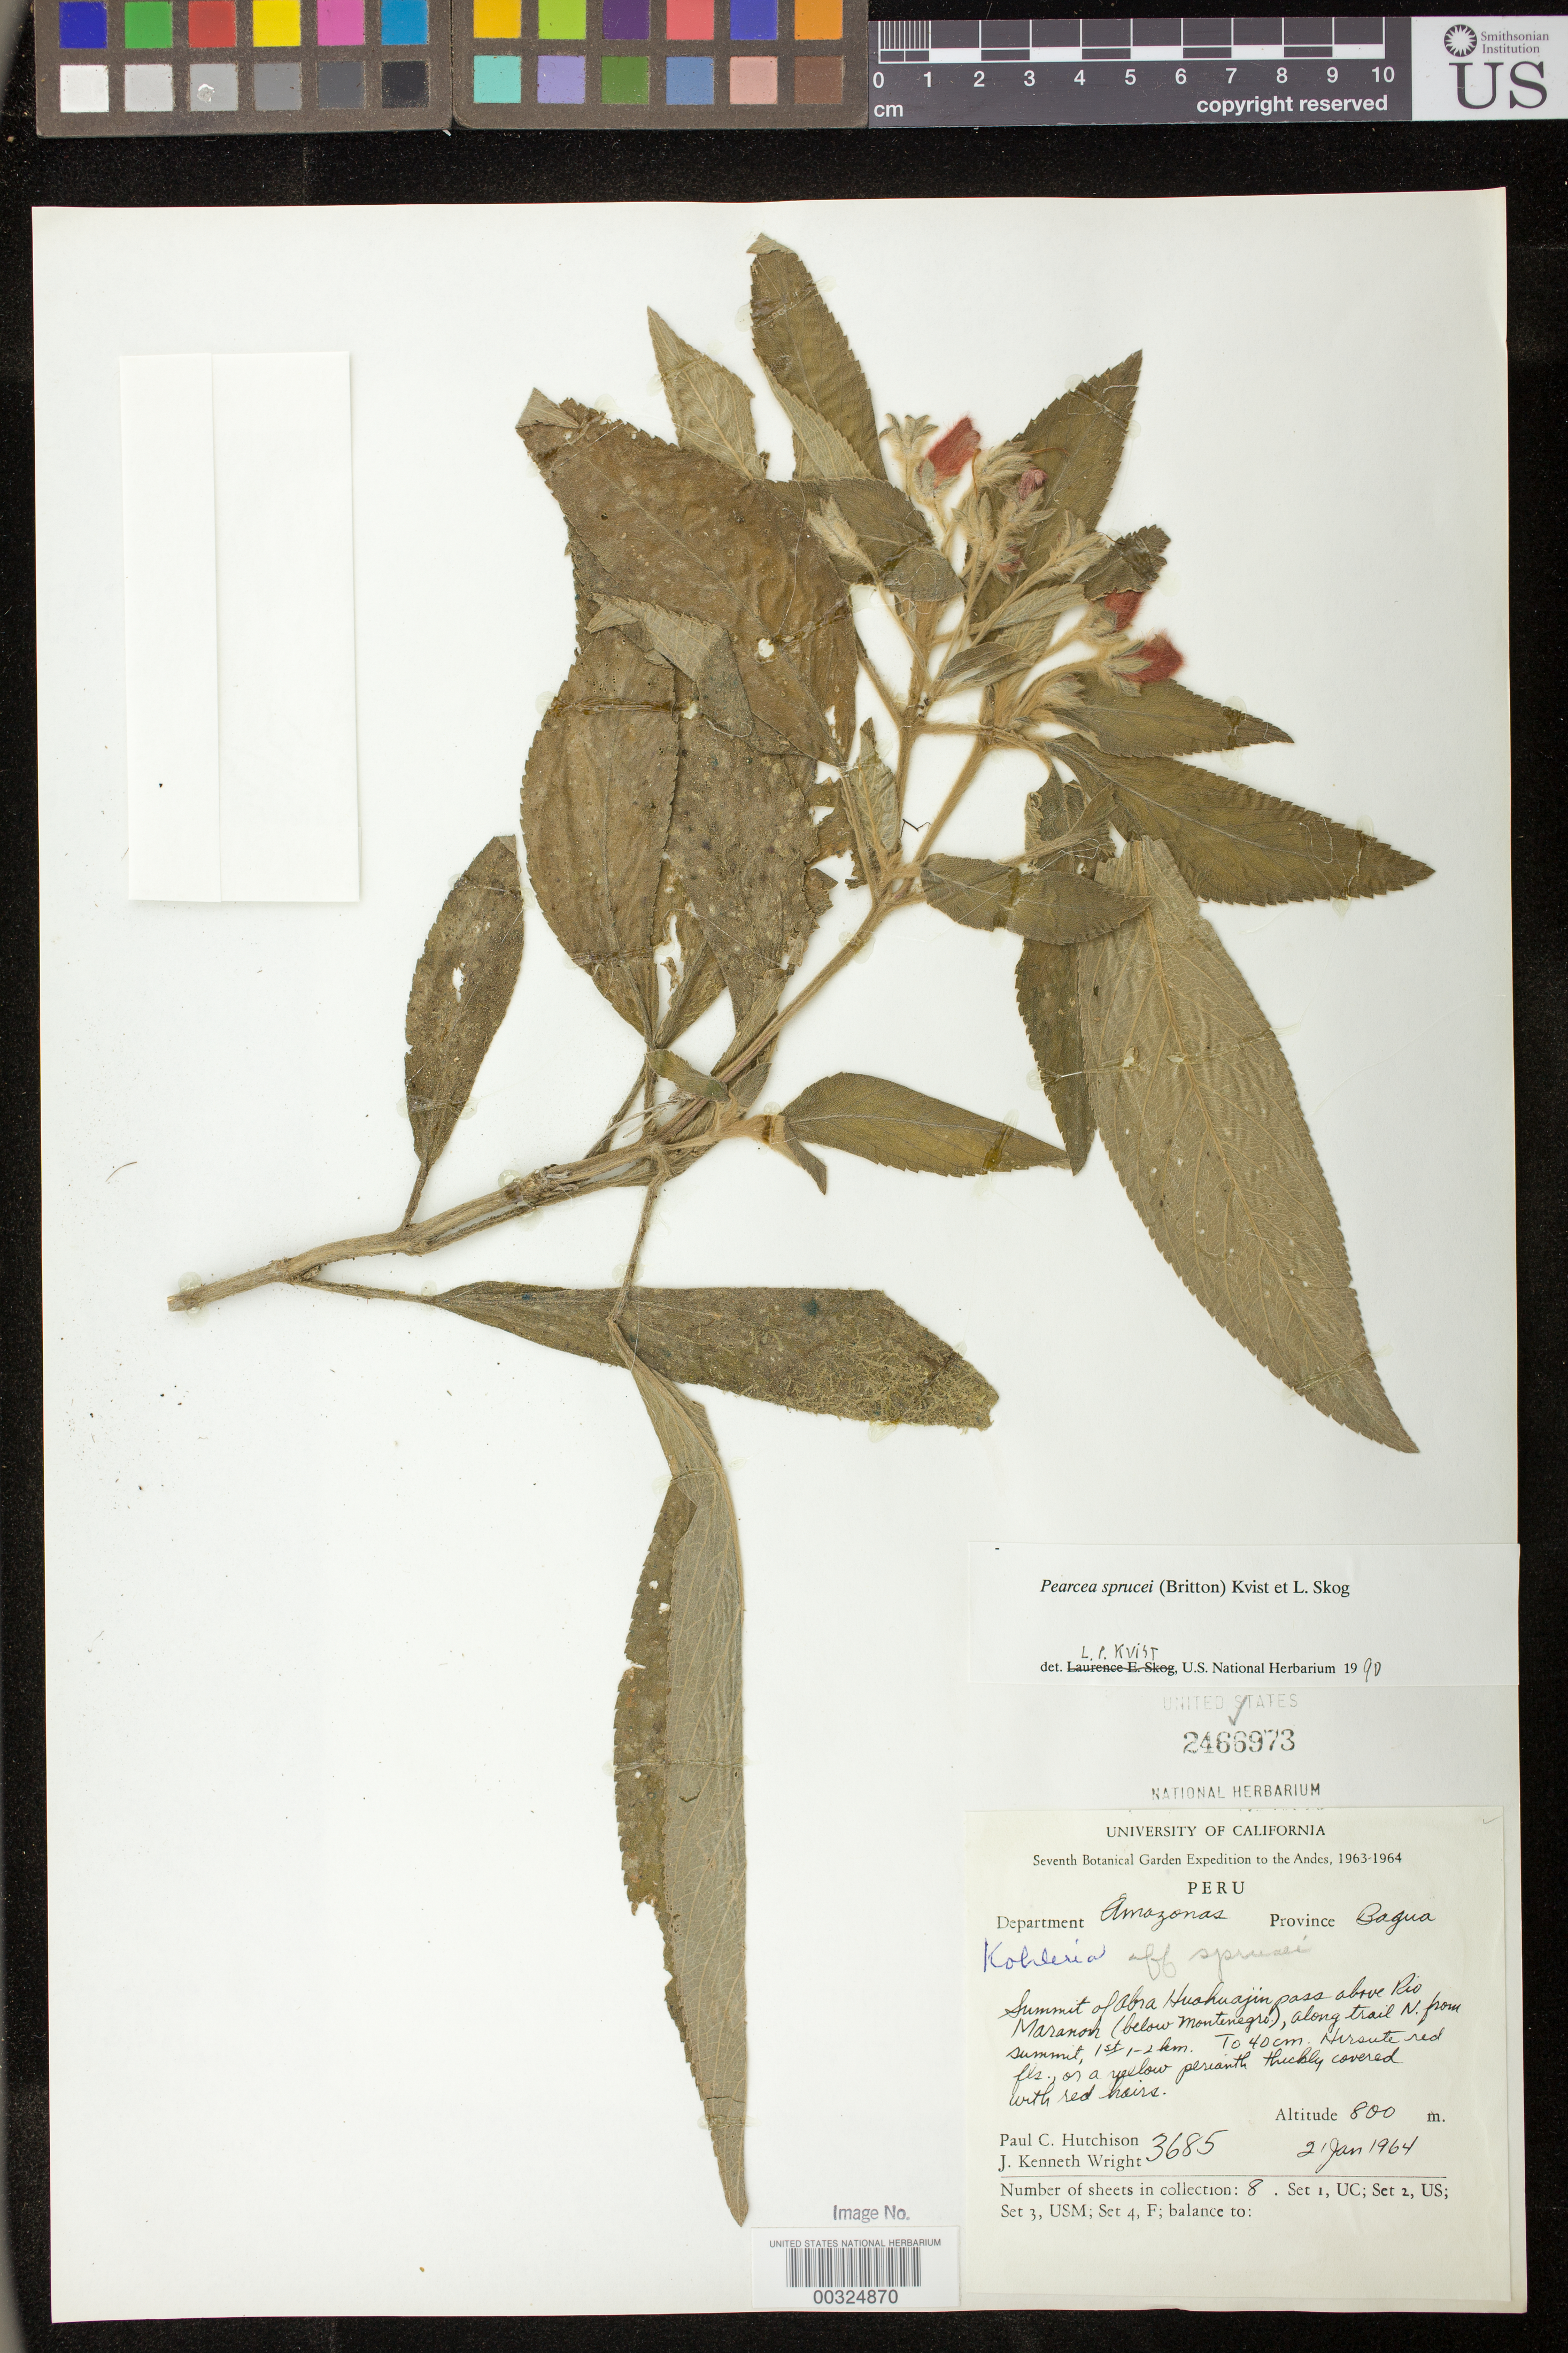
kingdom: Plantae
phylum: Tracheophyta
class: Magnoliopsida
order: Lamiales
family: Gesneriaceae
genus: Pearcea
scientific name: Pearcea sprucei var. sprucei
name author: (Britton ex Rusby) L.P. Kvist & L.E. Skog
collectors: P. C. Hutchison & J. K. Wright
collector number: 3685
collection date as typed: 21 Jan 1964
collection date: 1964-01-21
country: Peru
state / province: Amazonas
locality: Prov. Bagua; summit of Abra Huahuajin Pass above Rio Maranon (below Montenegro), along trail N from summit, 1st 1-2 km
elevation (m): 800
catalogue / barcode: US 2466973